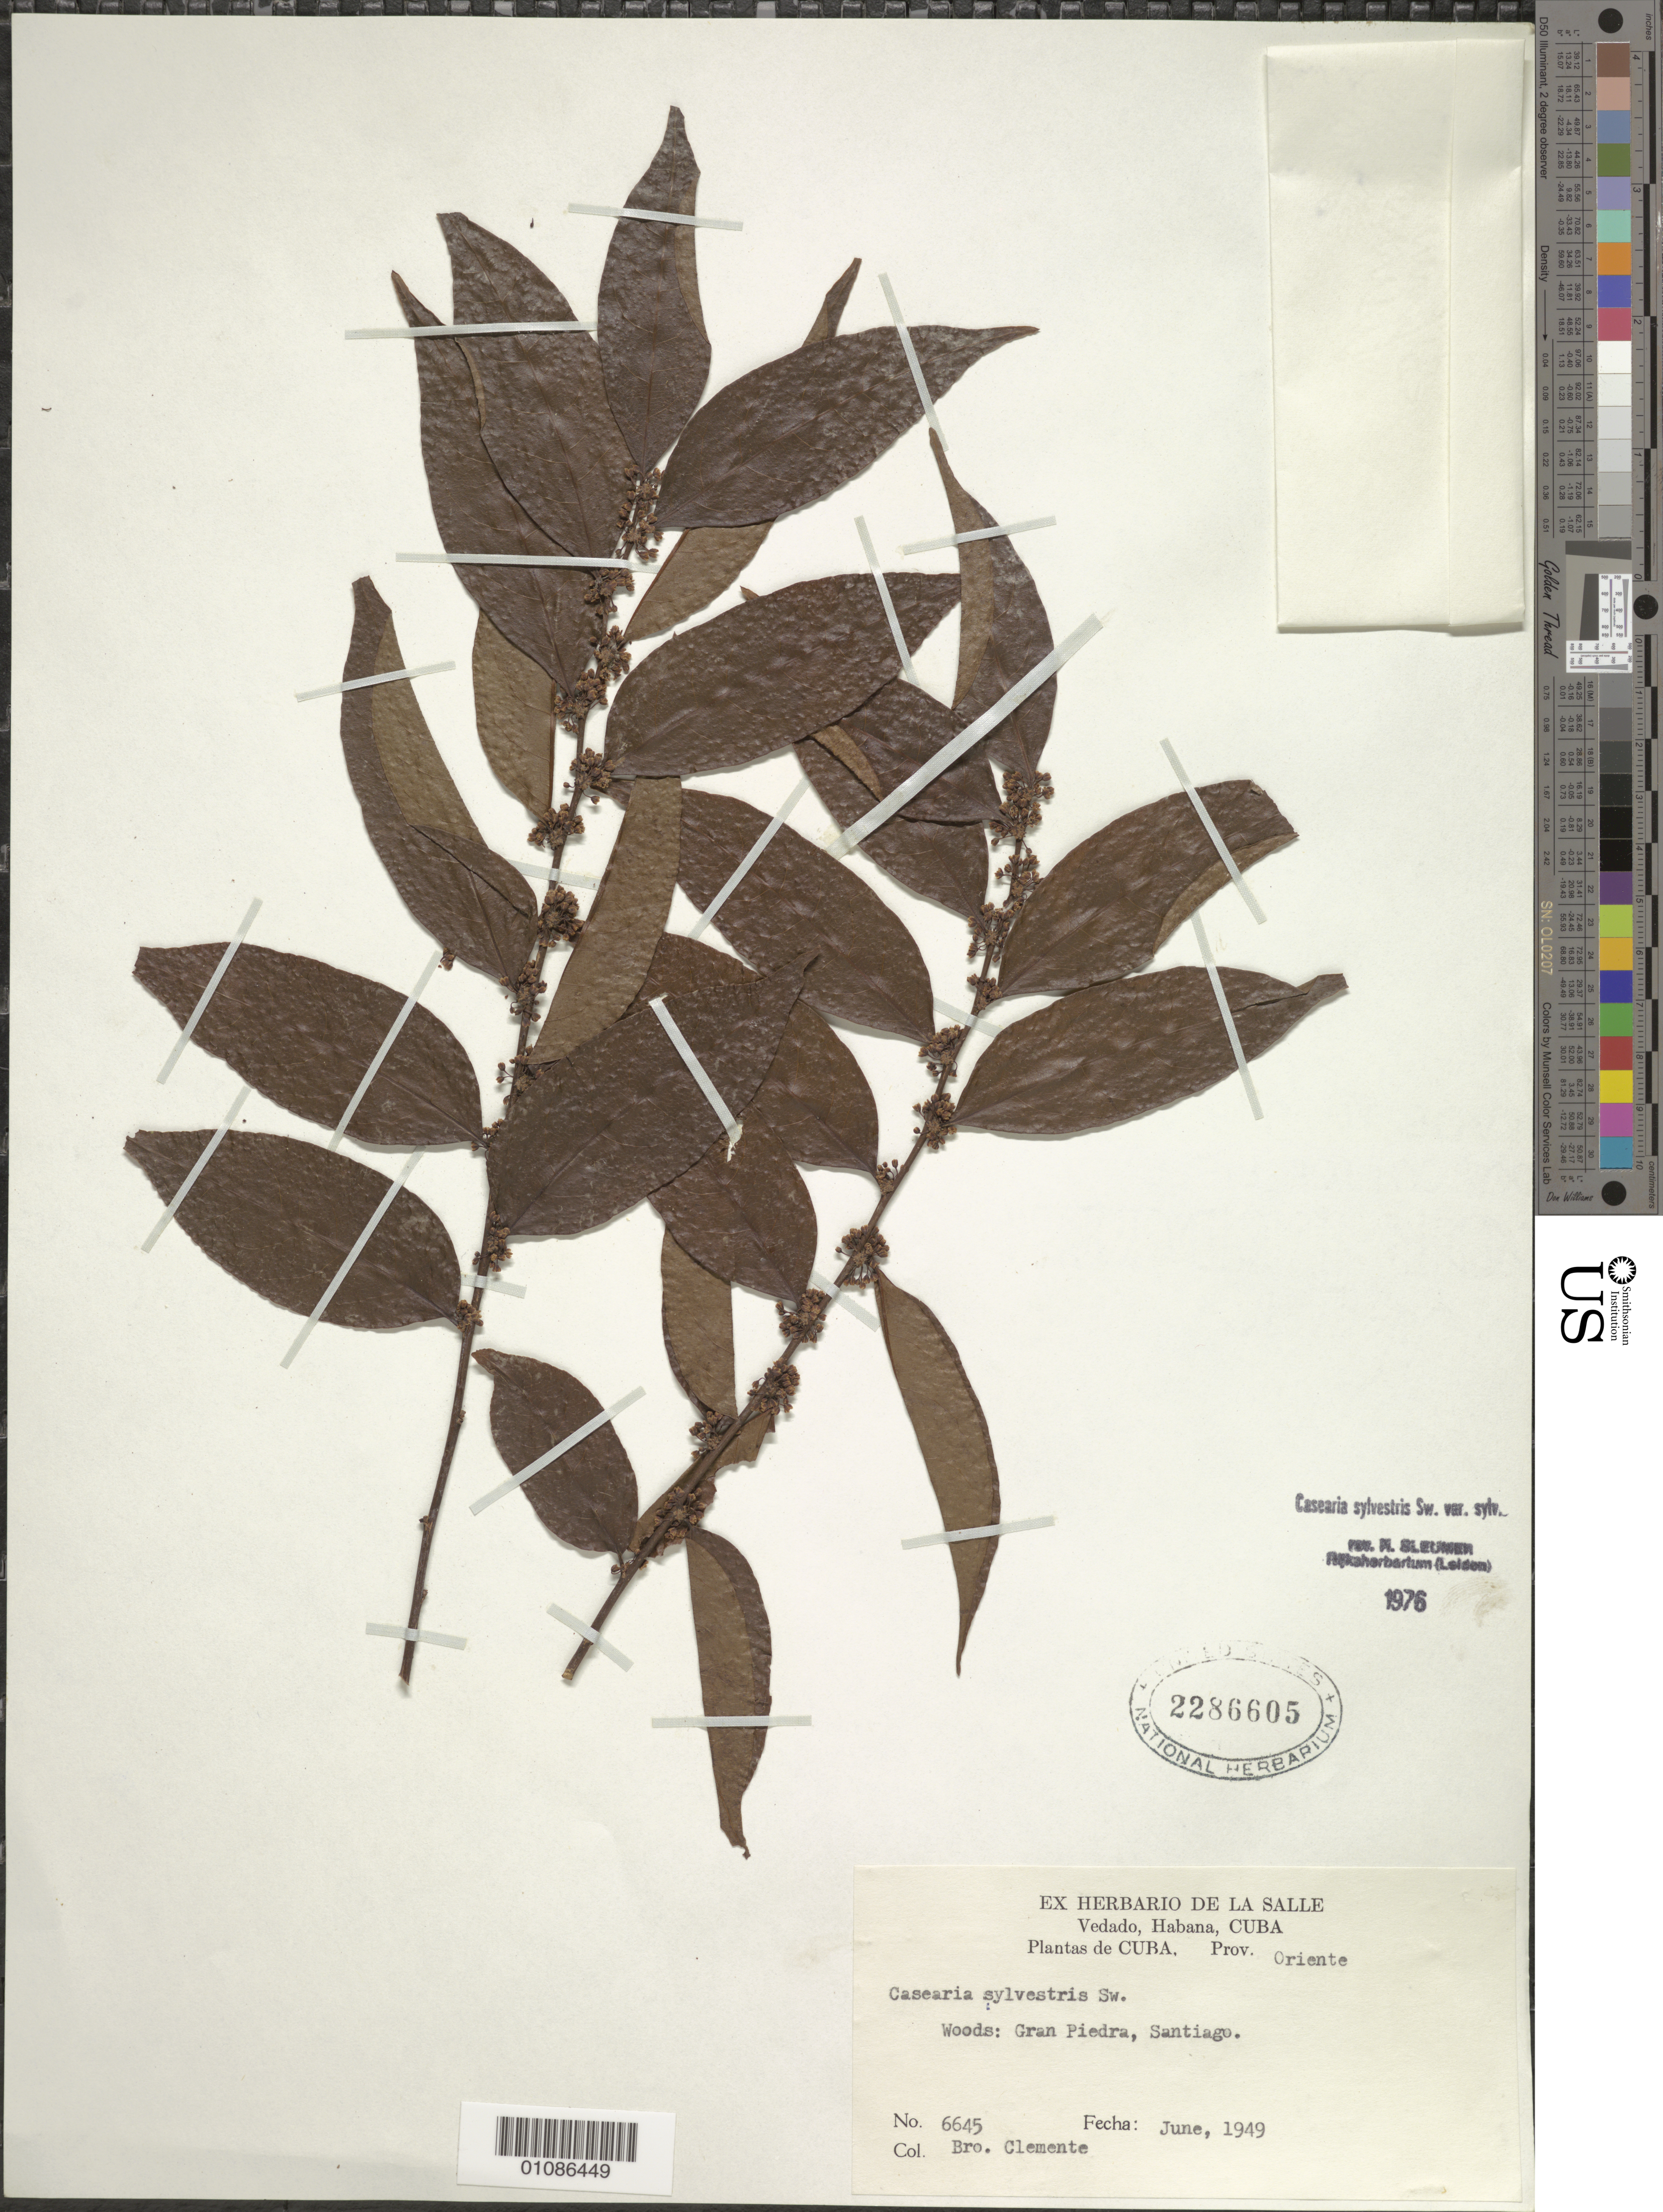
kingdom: Plantae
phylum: Tracheophyta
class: Magnoliopsida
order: Malpighiales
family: Salicaceae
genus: Casearia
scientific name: Casearia sylvestris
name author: Sw.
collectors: Bro. Clemente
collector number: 6645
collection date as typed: Jun 1949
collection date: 1949-06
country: Cuba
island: Cuba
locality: Oriente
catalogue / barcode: US 2286605